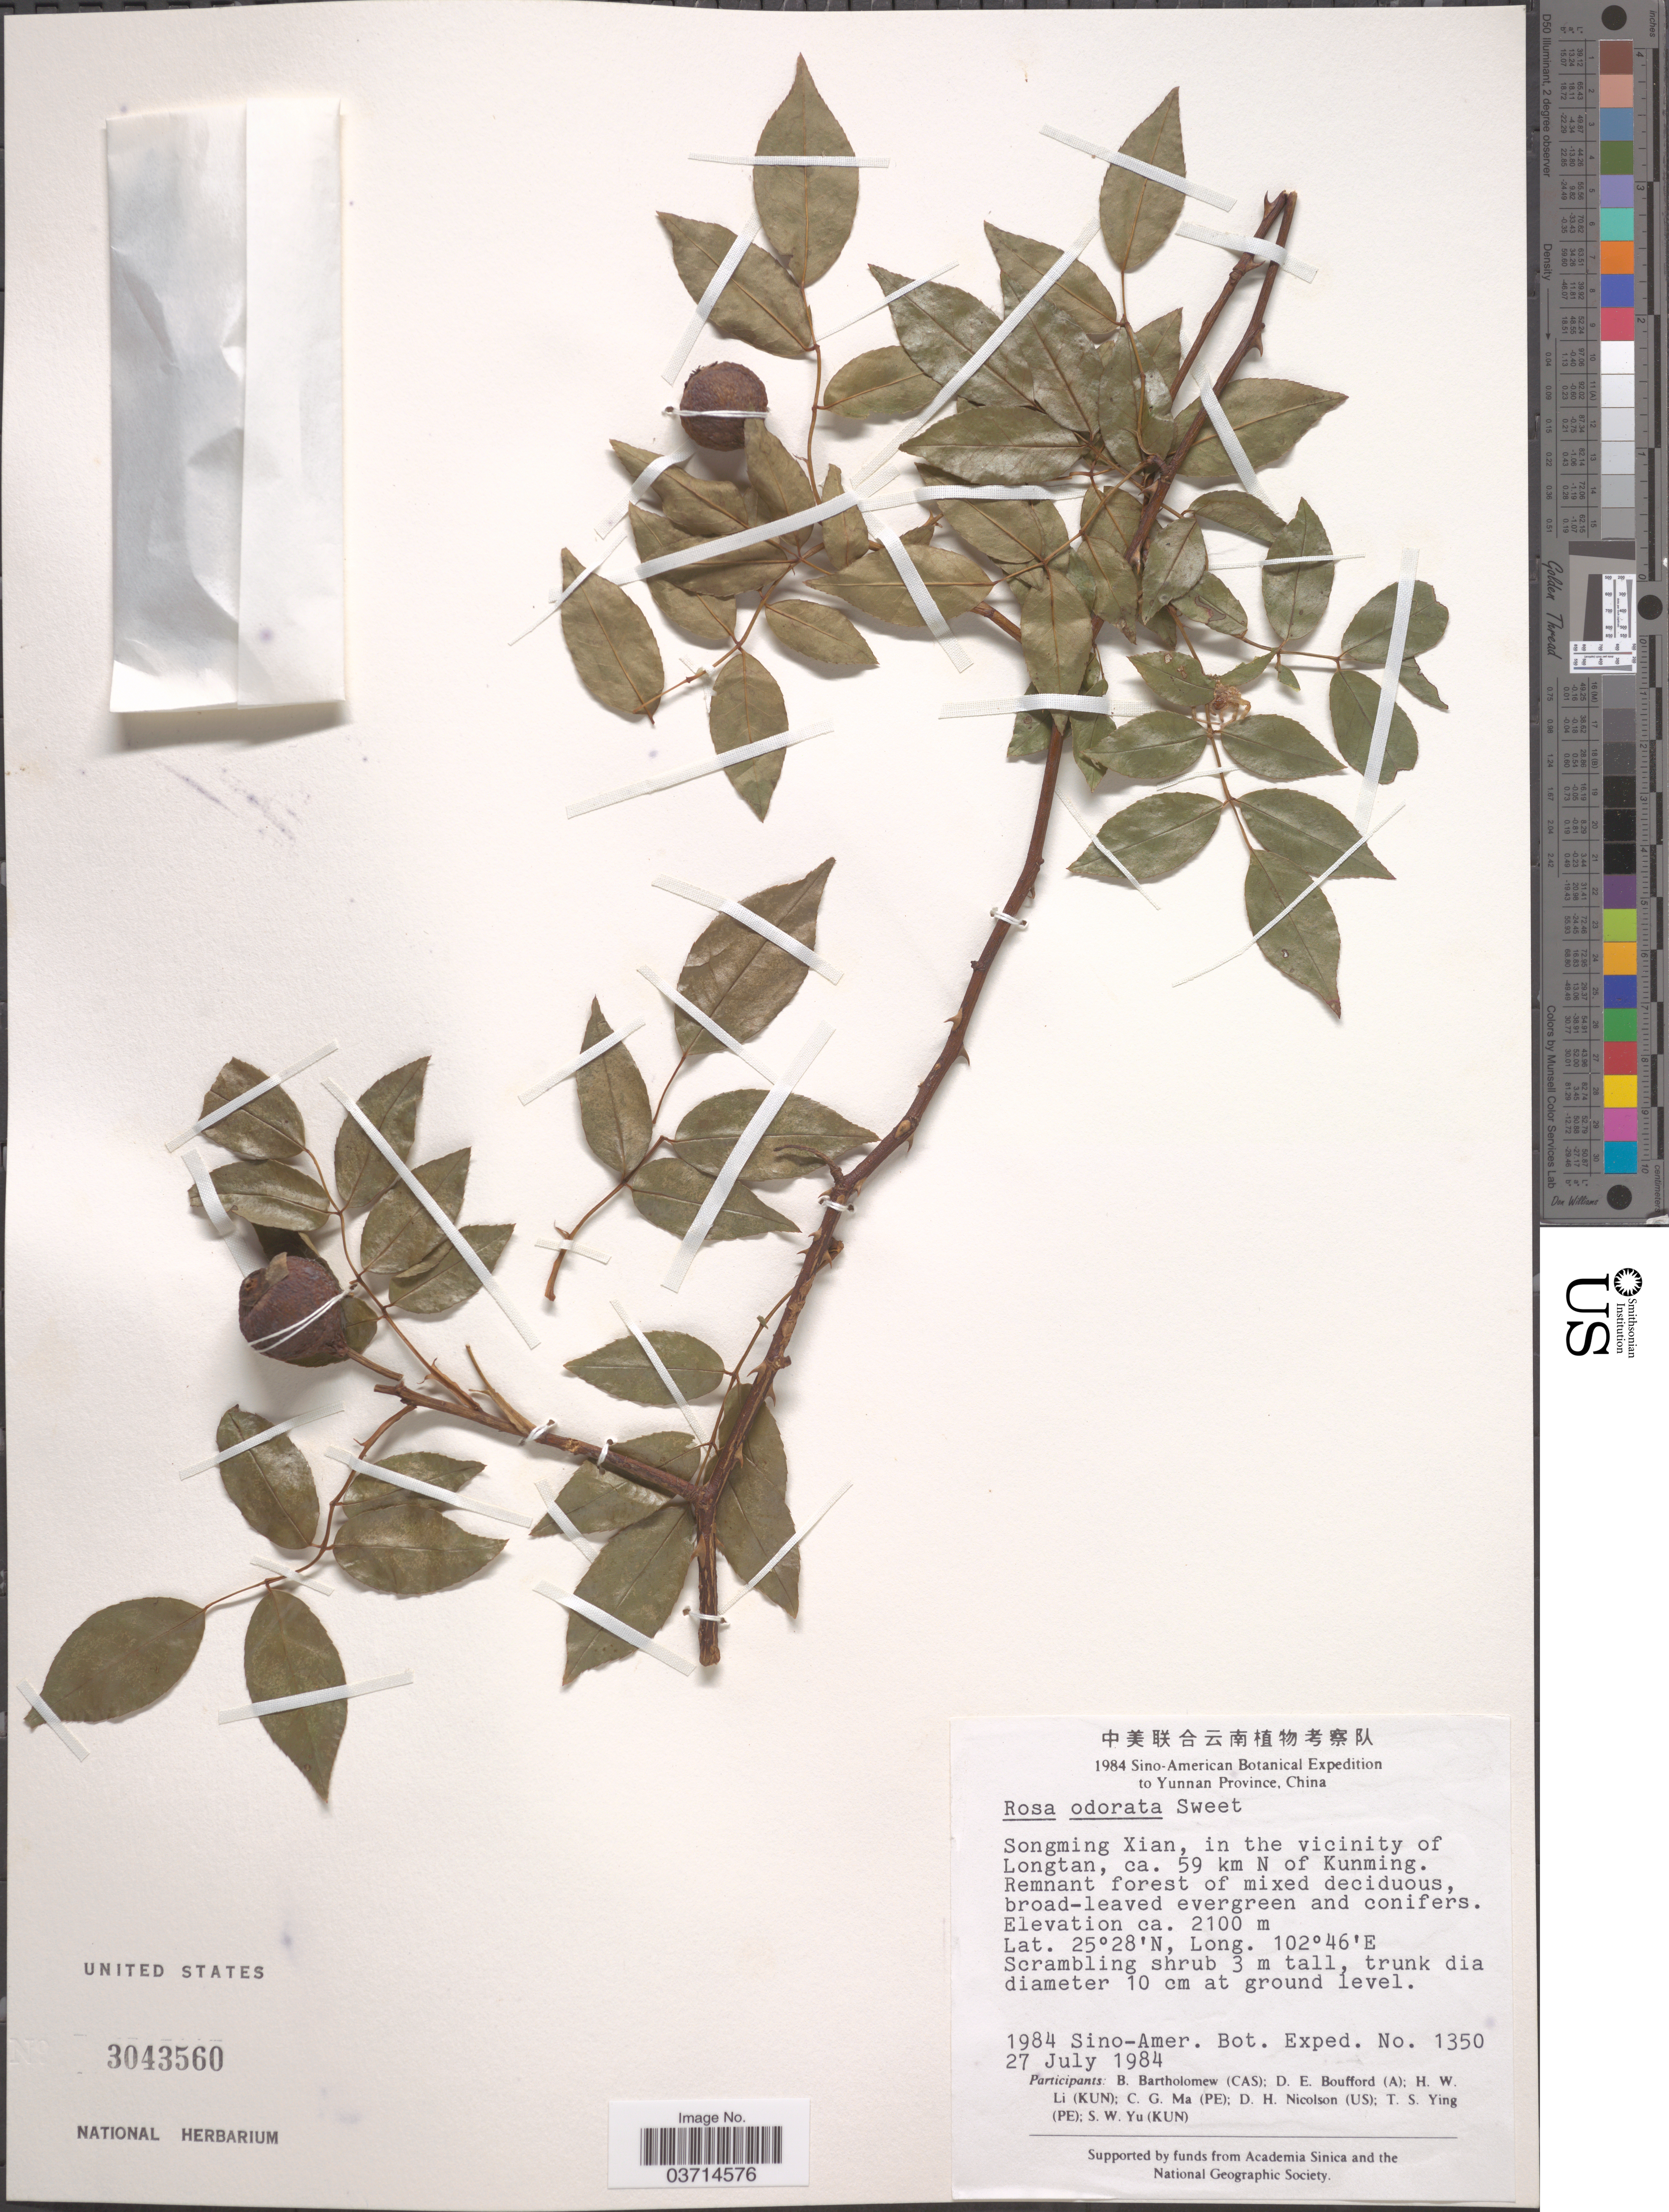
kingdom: Plantae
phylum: Tracheophyta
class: Magnoliopsida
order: Rosales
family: Rosaceae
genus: Rosa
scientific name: Rosa x odorata var. gigantea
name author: (Collett ex Crép.) Rehder & E.H. Wilson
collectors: Sino-Amer. Bot. Exped. 1984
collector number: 1350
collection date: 1984-07-27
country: China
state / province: Yunnan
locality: Songming Xian, in the vicinity of Longtan, ca. 59 km N of Kunming.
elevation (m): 2100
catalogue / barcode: US 3043560